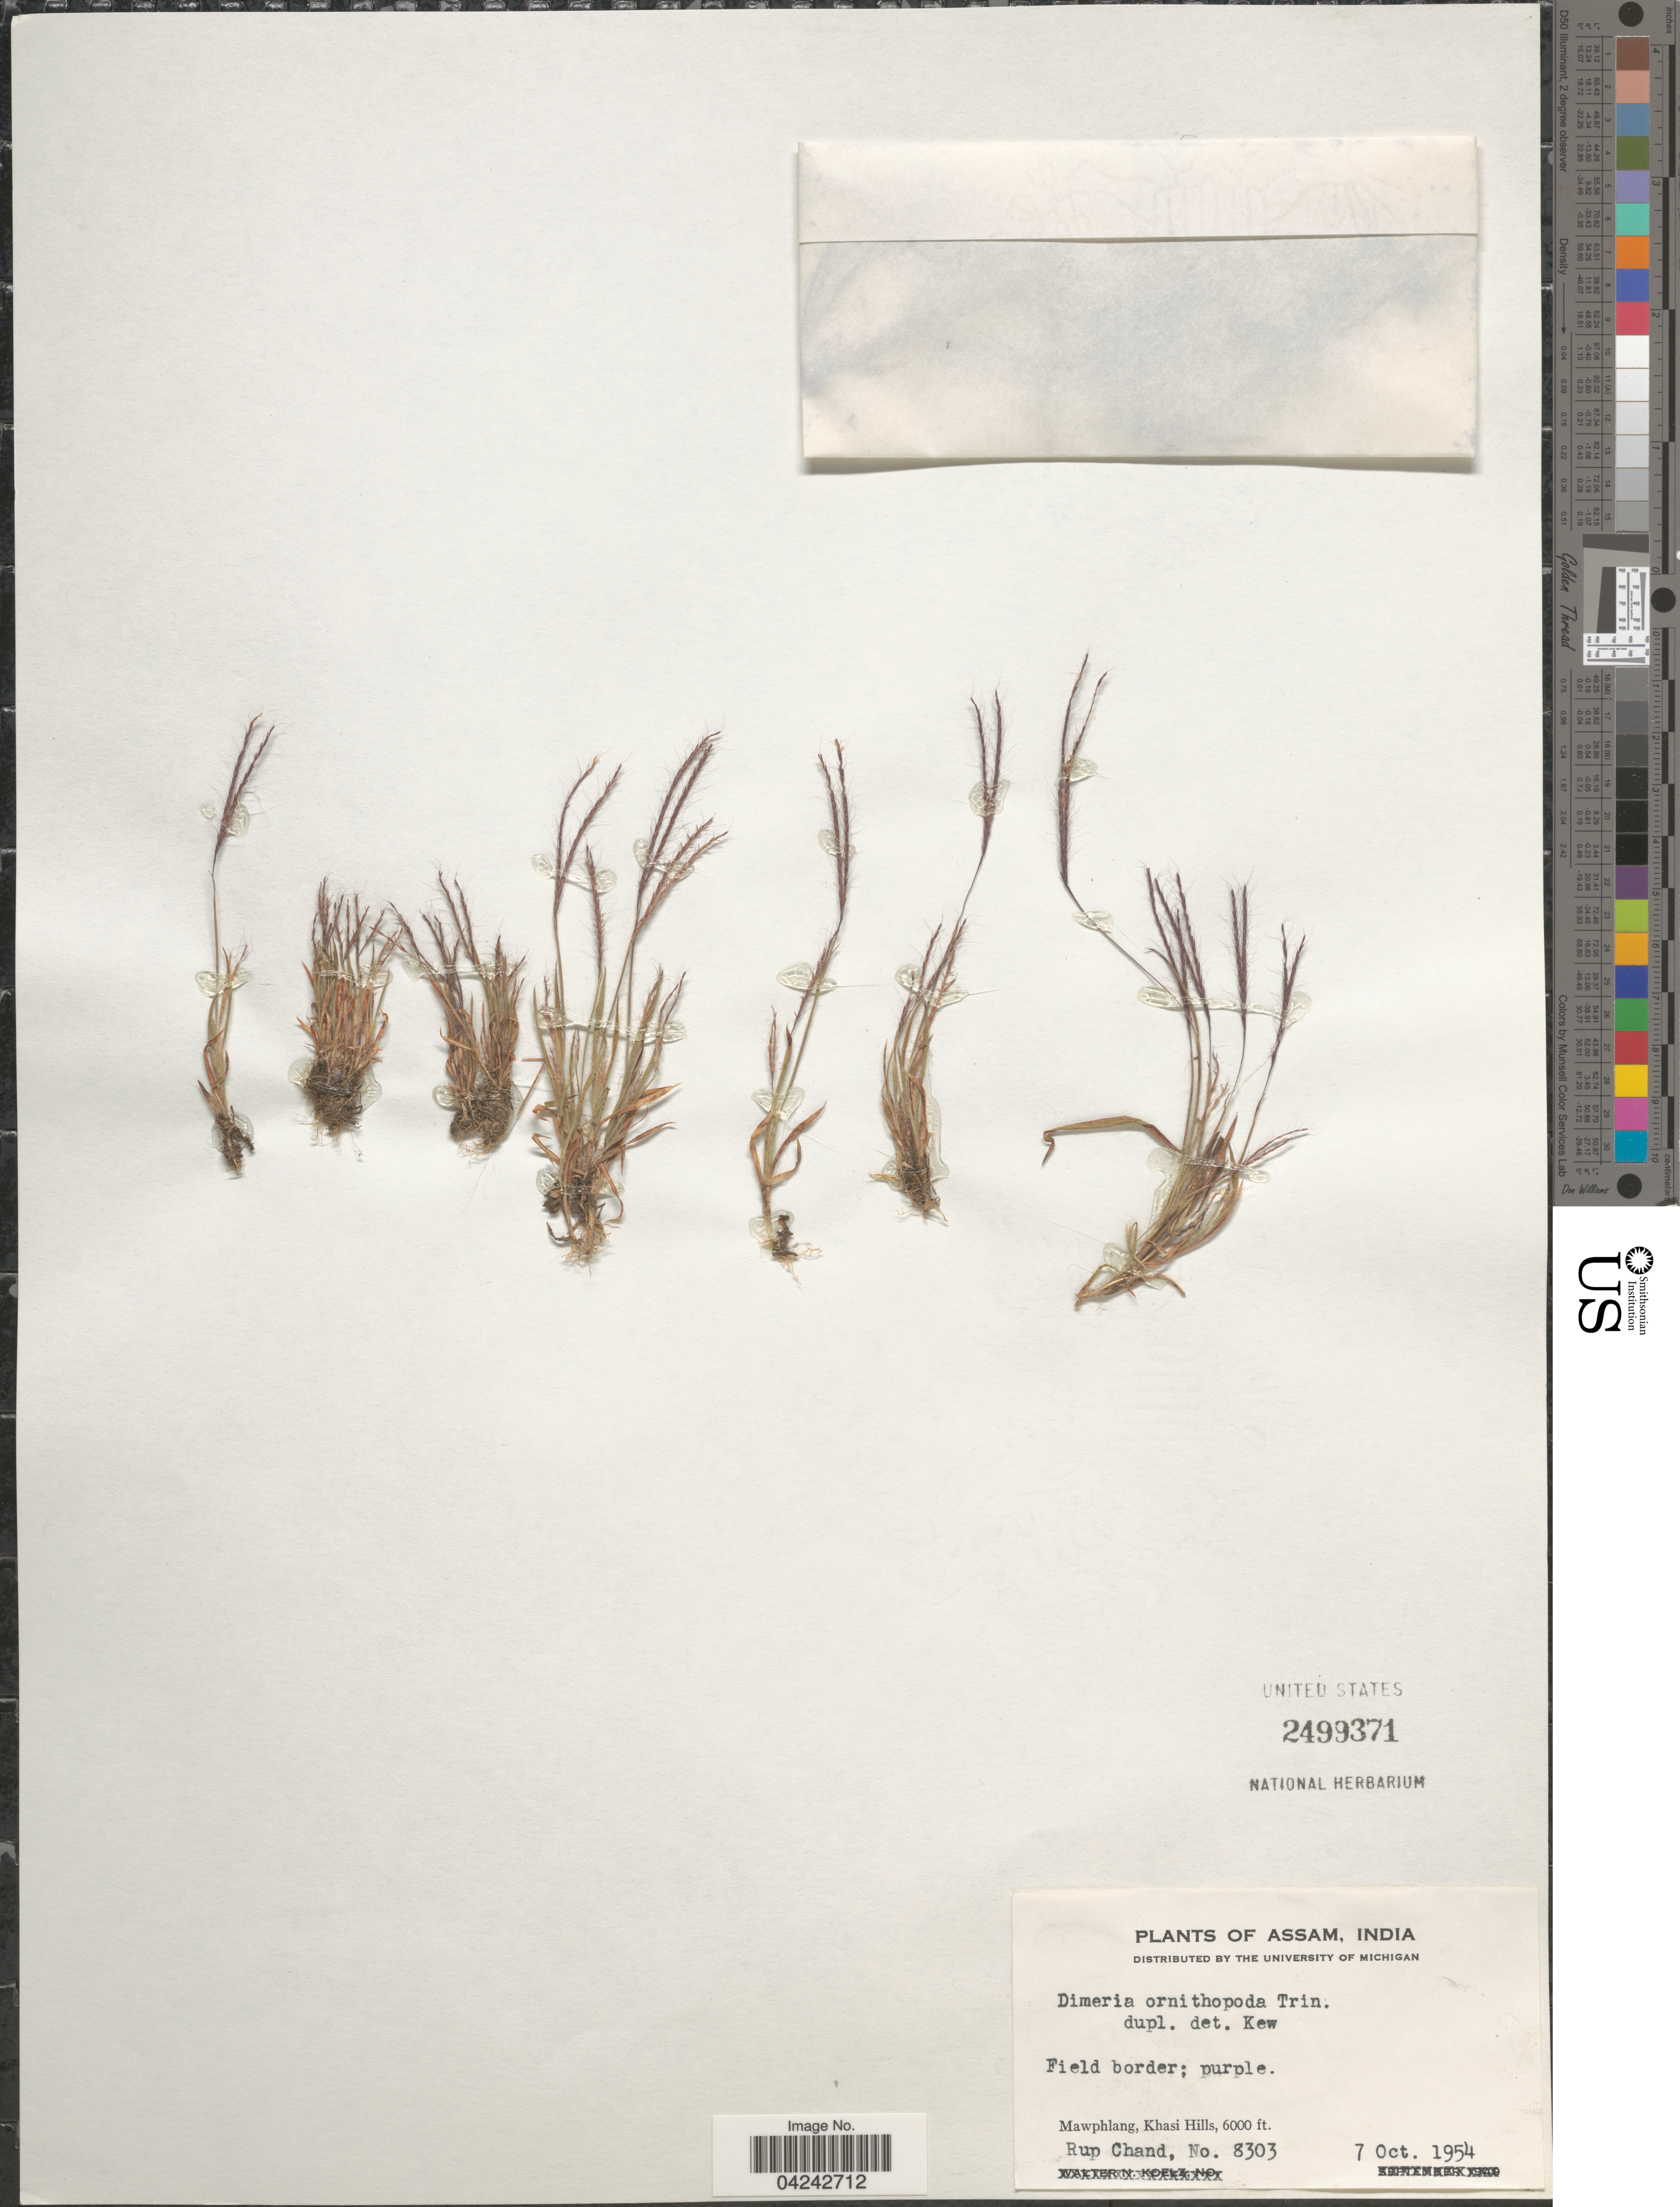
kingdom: Plantae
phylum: Tracheophyta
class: Liliopsida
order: Poales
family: Poaceae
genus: Dimeria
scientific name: Dimeria ornithopoda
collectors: R. Chand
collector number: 8303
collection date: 1954-10-07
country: India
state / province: Meghalaya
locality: Mawphlang, Khasi Hills.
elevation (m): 1829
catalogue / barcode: US 2499371